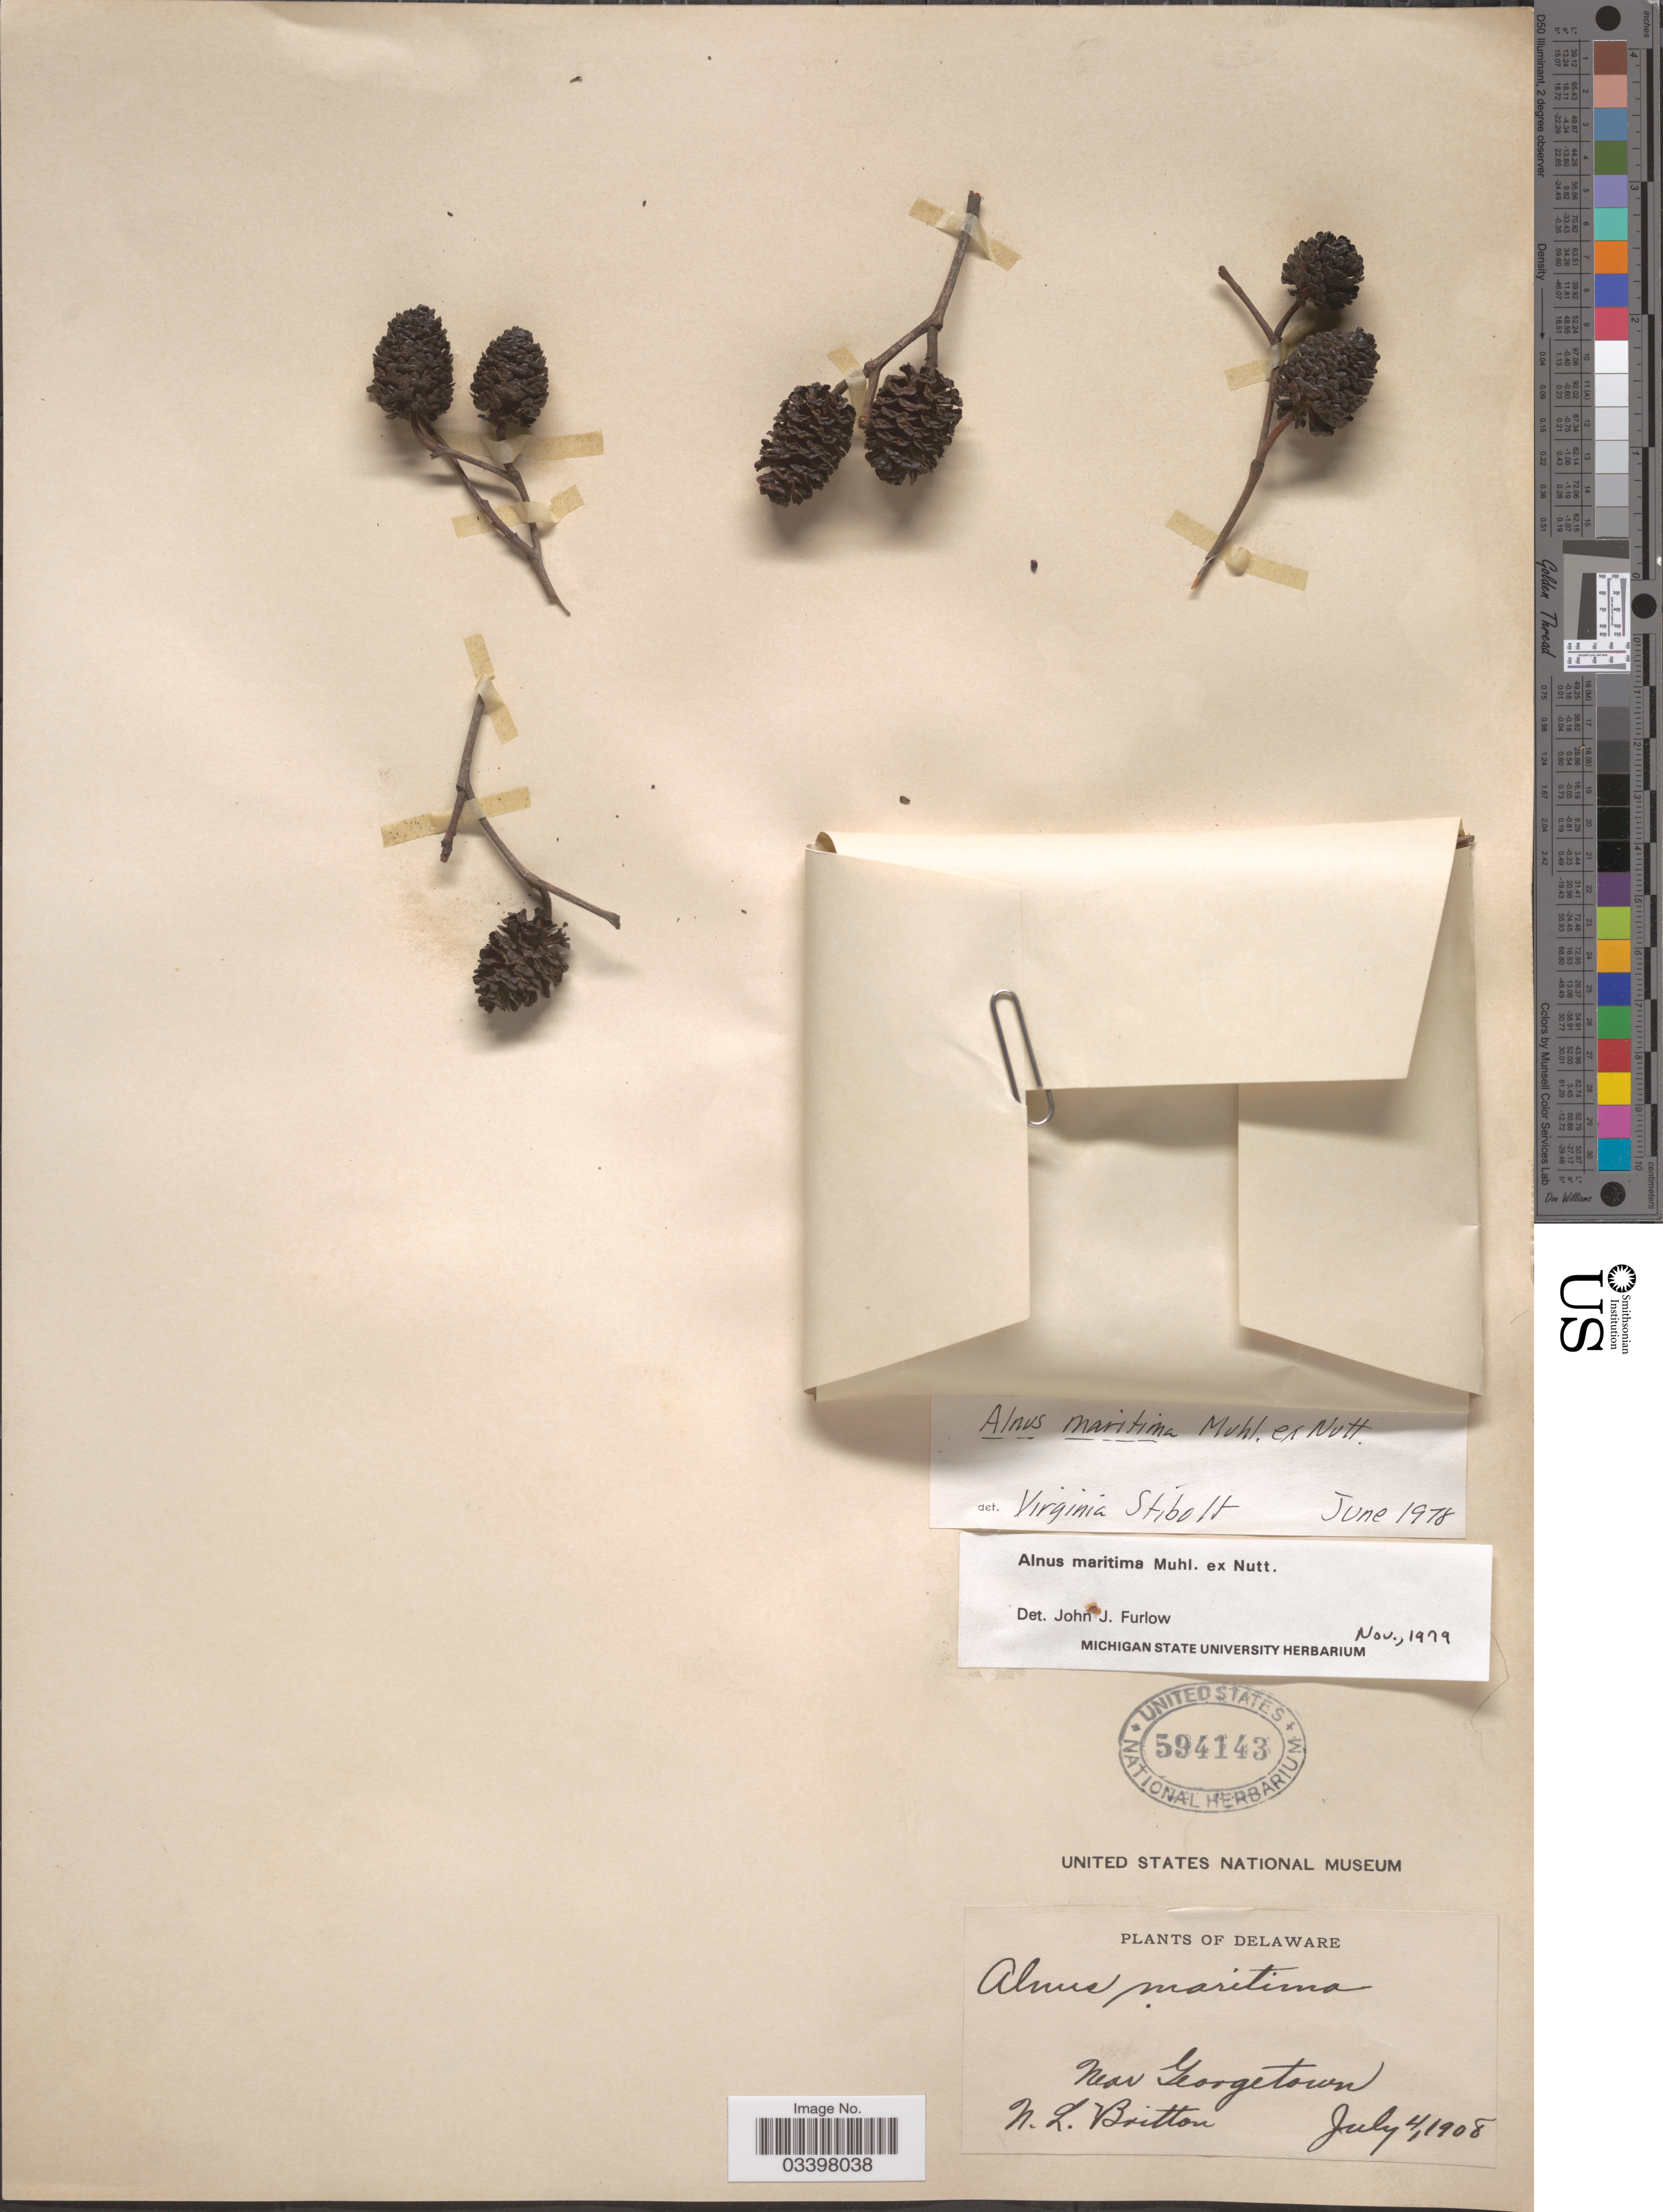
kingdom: Plantae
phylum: Tracheophyta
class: Magnoliopsida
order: Fagales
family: Betulaceae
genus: Alnus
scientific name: Alnus maritima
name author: (Marshall) Muhl. ex Nutt.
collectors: N. Britton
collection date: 1908-07-04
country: United States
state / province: Delaware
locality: Near Georgetown.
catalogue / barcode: US 594143